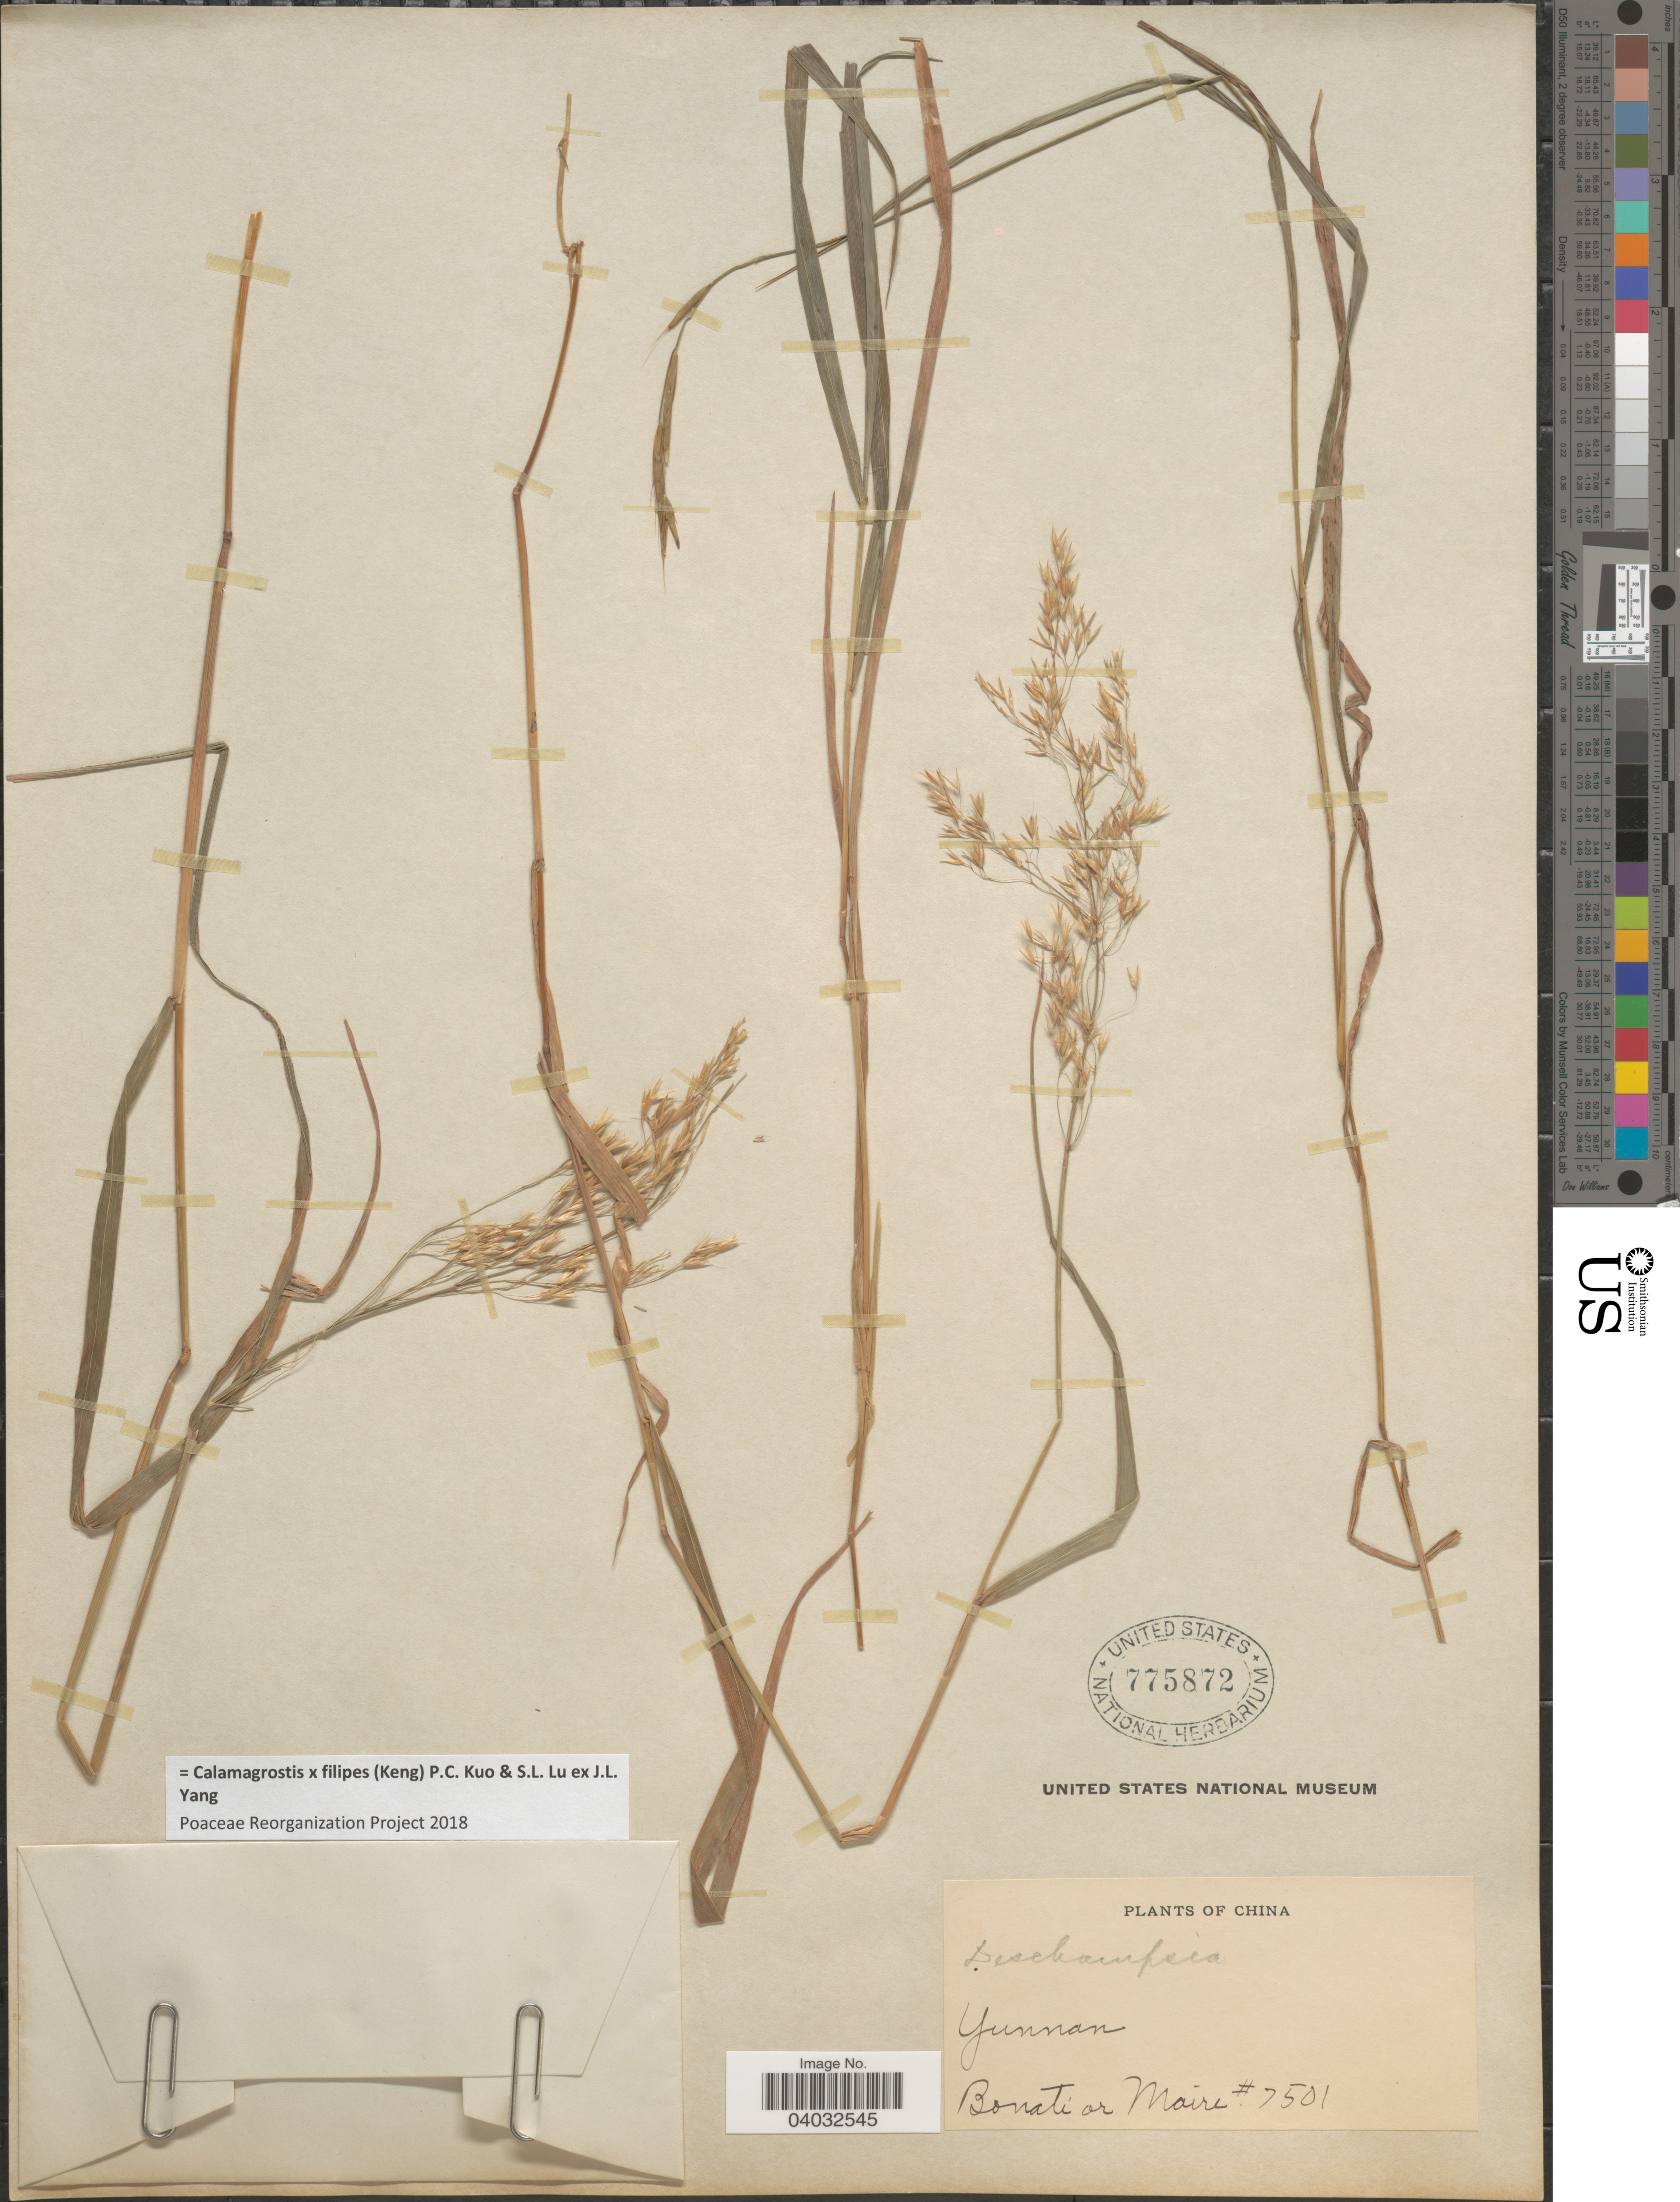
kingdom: Plantae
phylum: Tracheophyta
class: Liliopsida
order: Poales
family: Poaceae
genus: Calamagrostis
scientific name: Calamagrostis x filipes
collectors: -. Bonati & Maire, --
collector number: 7501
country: China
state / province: Yunnan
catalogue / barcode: US 775872